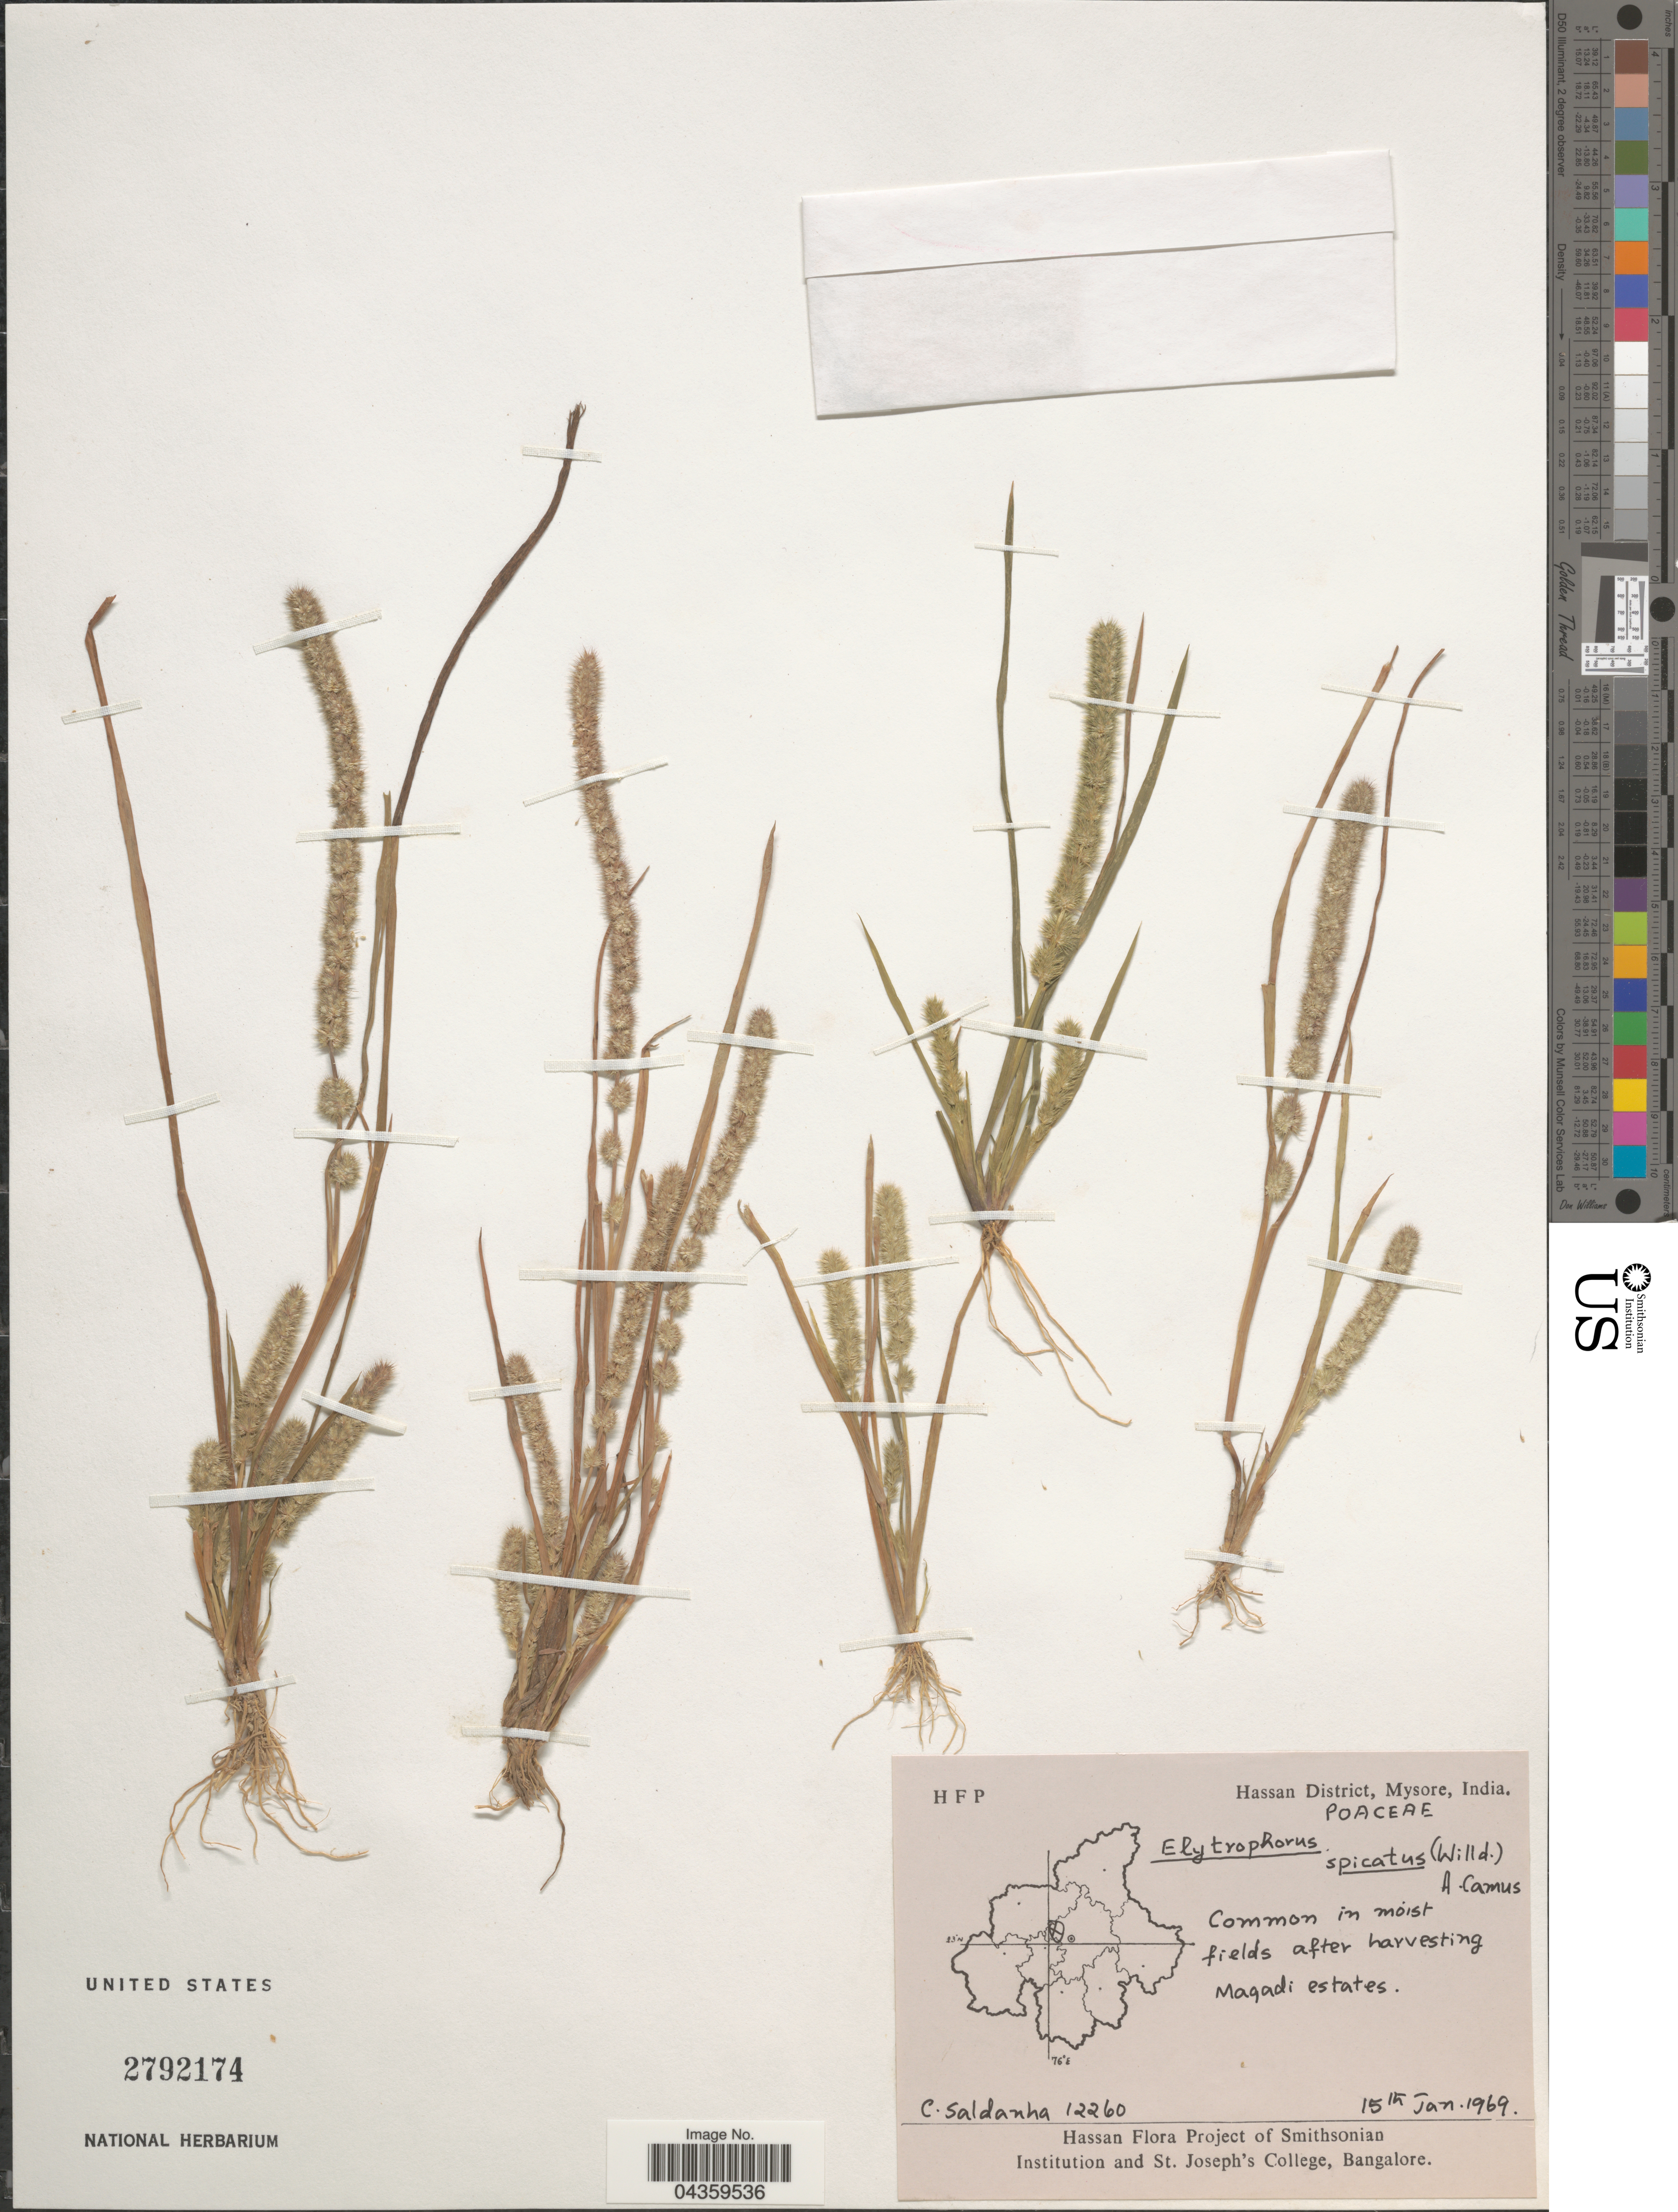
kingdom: Plantae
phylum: Tracheophyta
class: Liliopsida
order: Poales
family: Poaceae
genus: Elytrophorus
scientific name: Elytrophorus spicatus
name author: (Willd.) A. Camus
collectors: C. Saldanha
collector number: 12260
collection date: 1969-01-15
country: India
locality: Hassan District, Mysore. Maqad.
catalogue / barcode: US 2792174